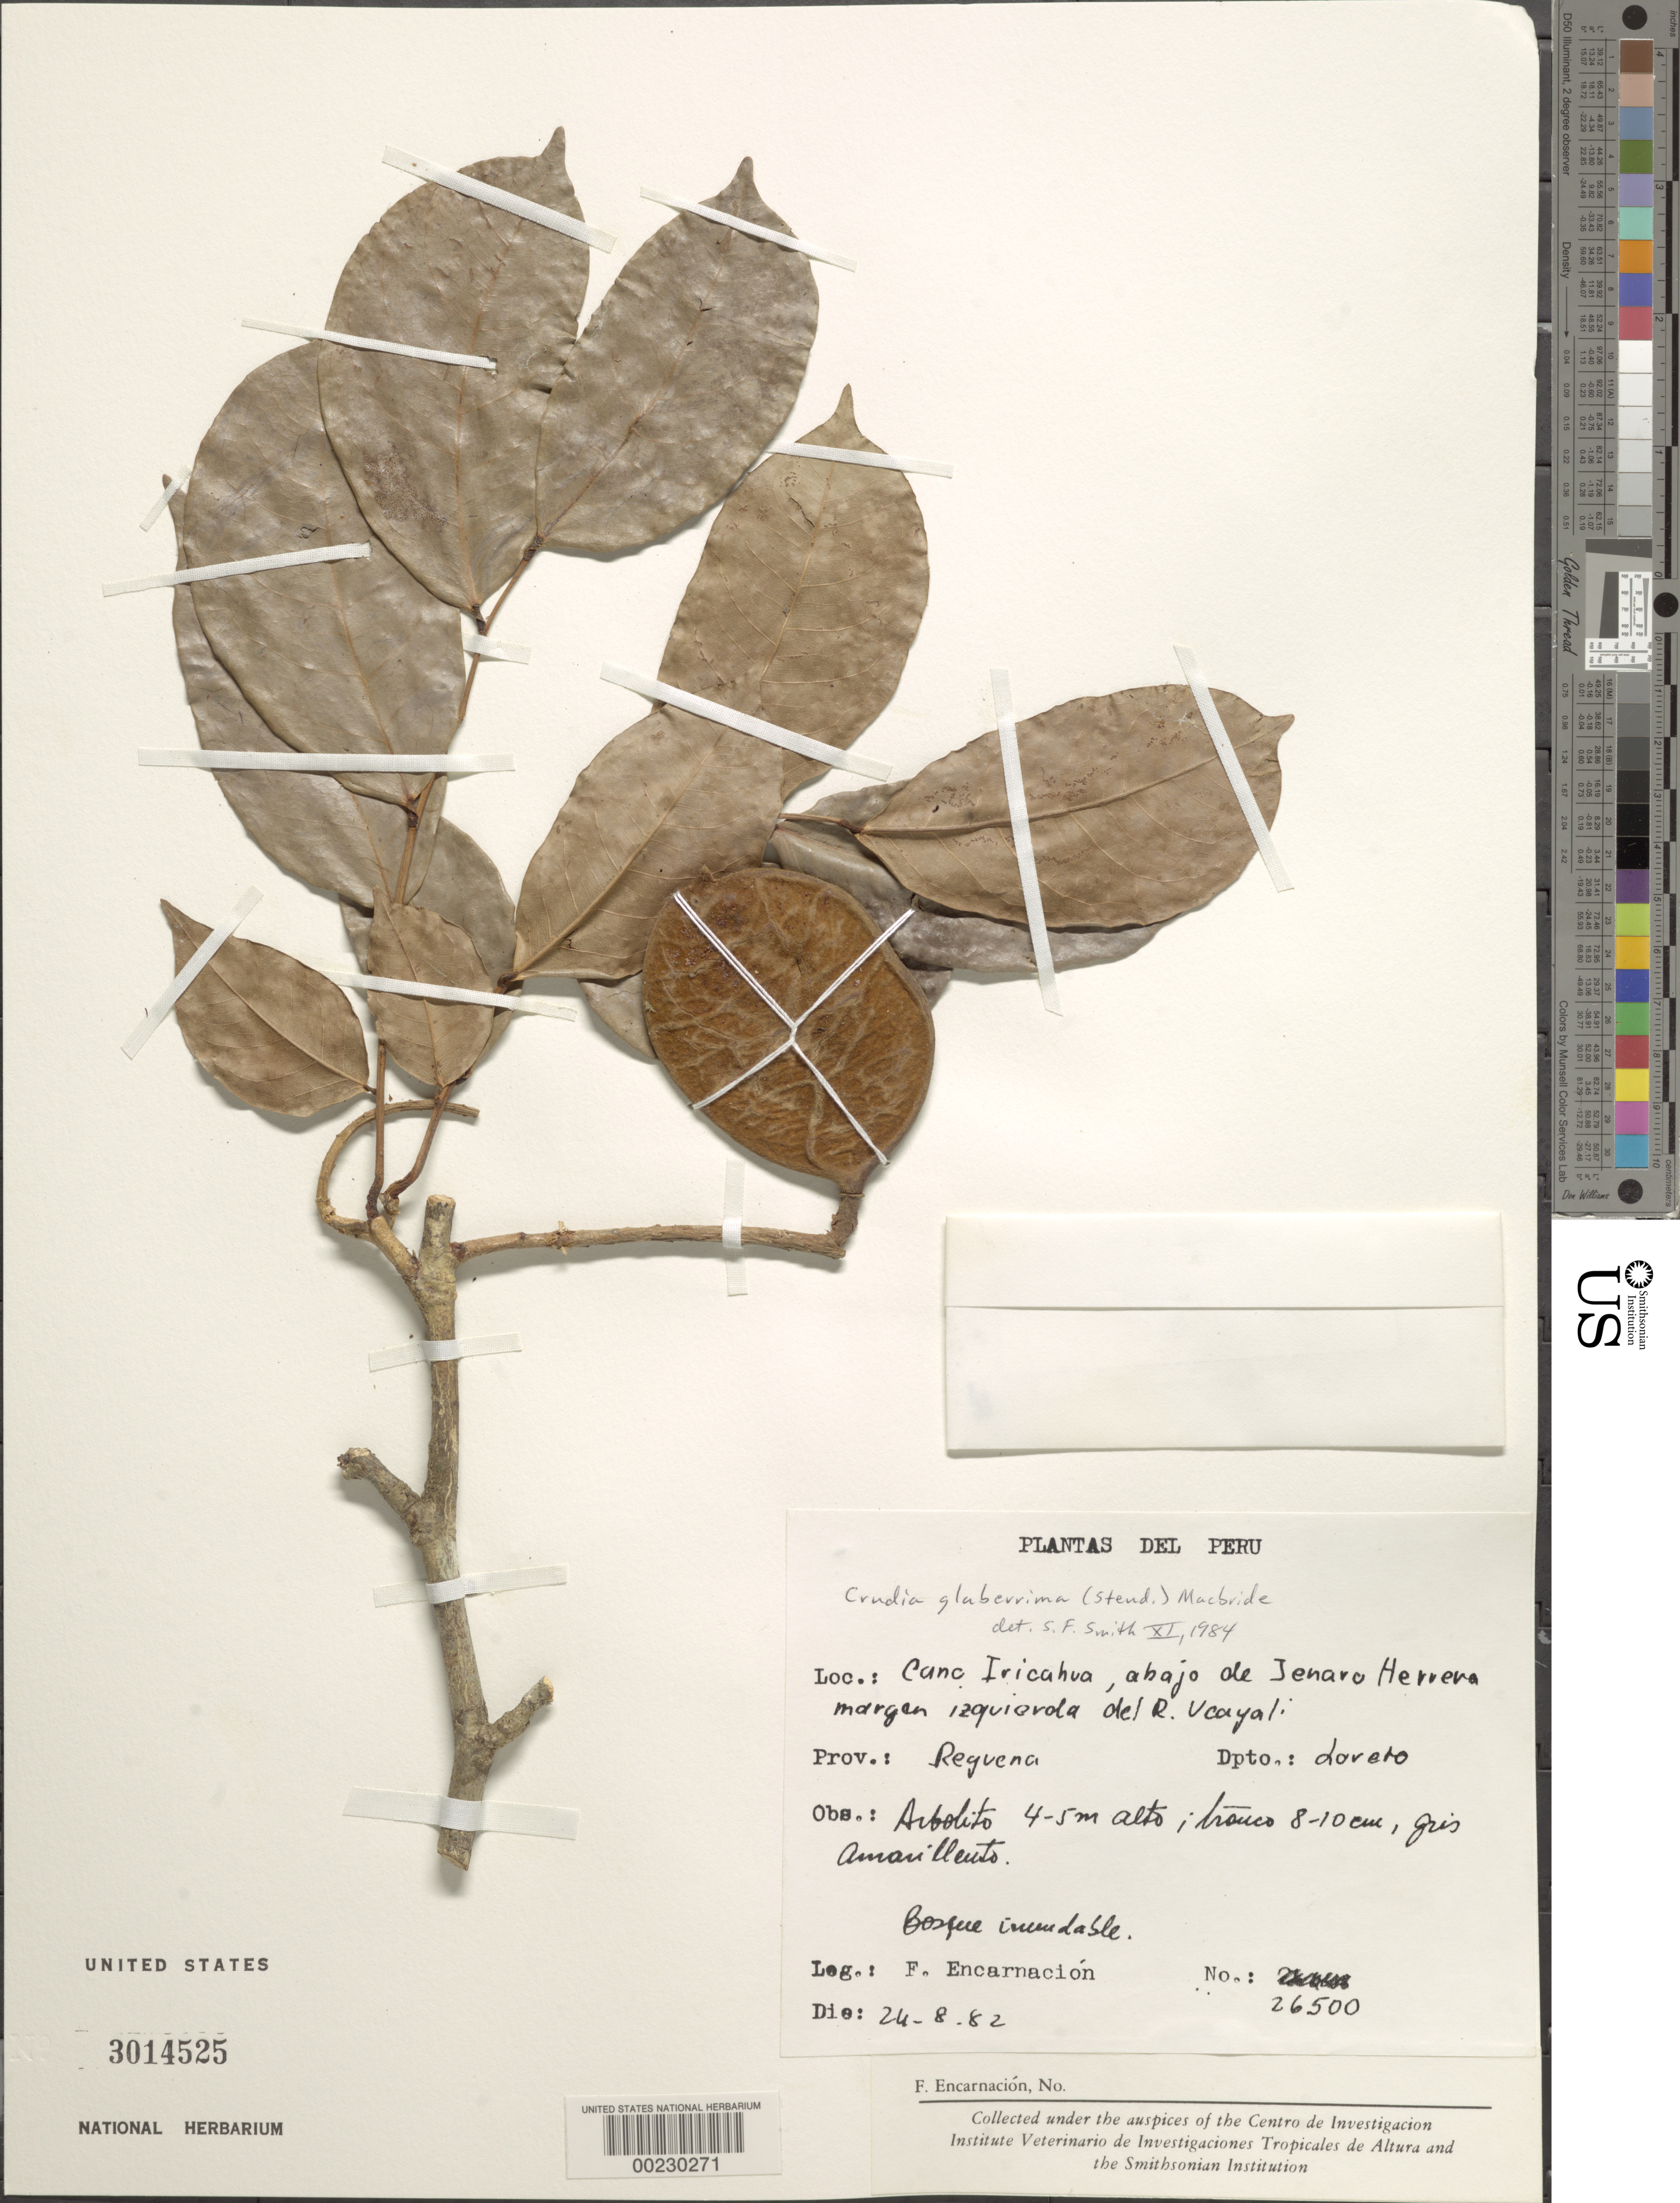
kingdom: Plantae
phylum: Tracheophyta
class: Magnoliopsida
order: Fabales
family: Fabaceae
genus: Crudia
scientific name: Crudia glaberrima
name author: (Steud.) J.F. Macbr.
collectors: F. Encarnación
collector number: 26500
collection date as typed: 24 Aug 1982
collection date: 1982-08-24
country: Peru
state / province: Loreto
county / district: Requena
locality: Cano iricahua, below jenaro herrera; left hand side of the rio veayal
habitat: Margin of river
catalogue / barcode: US 3014525